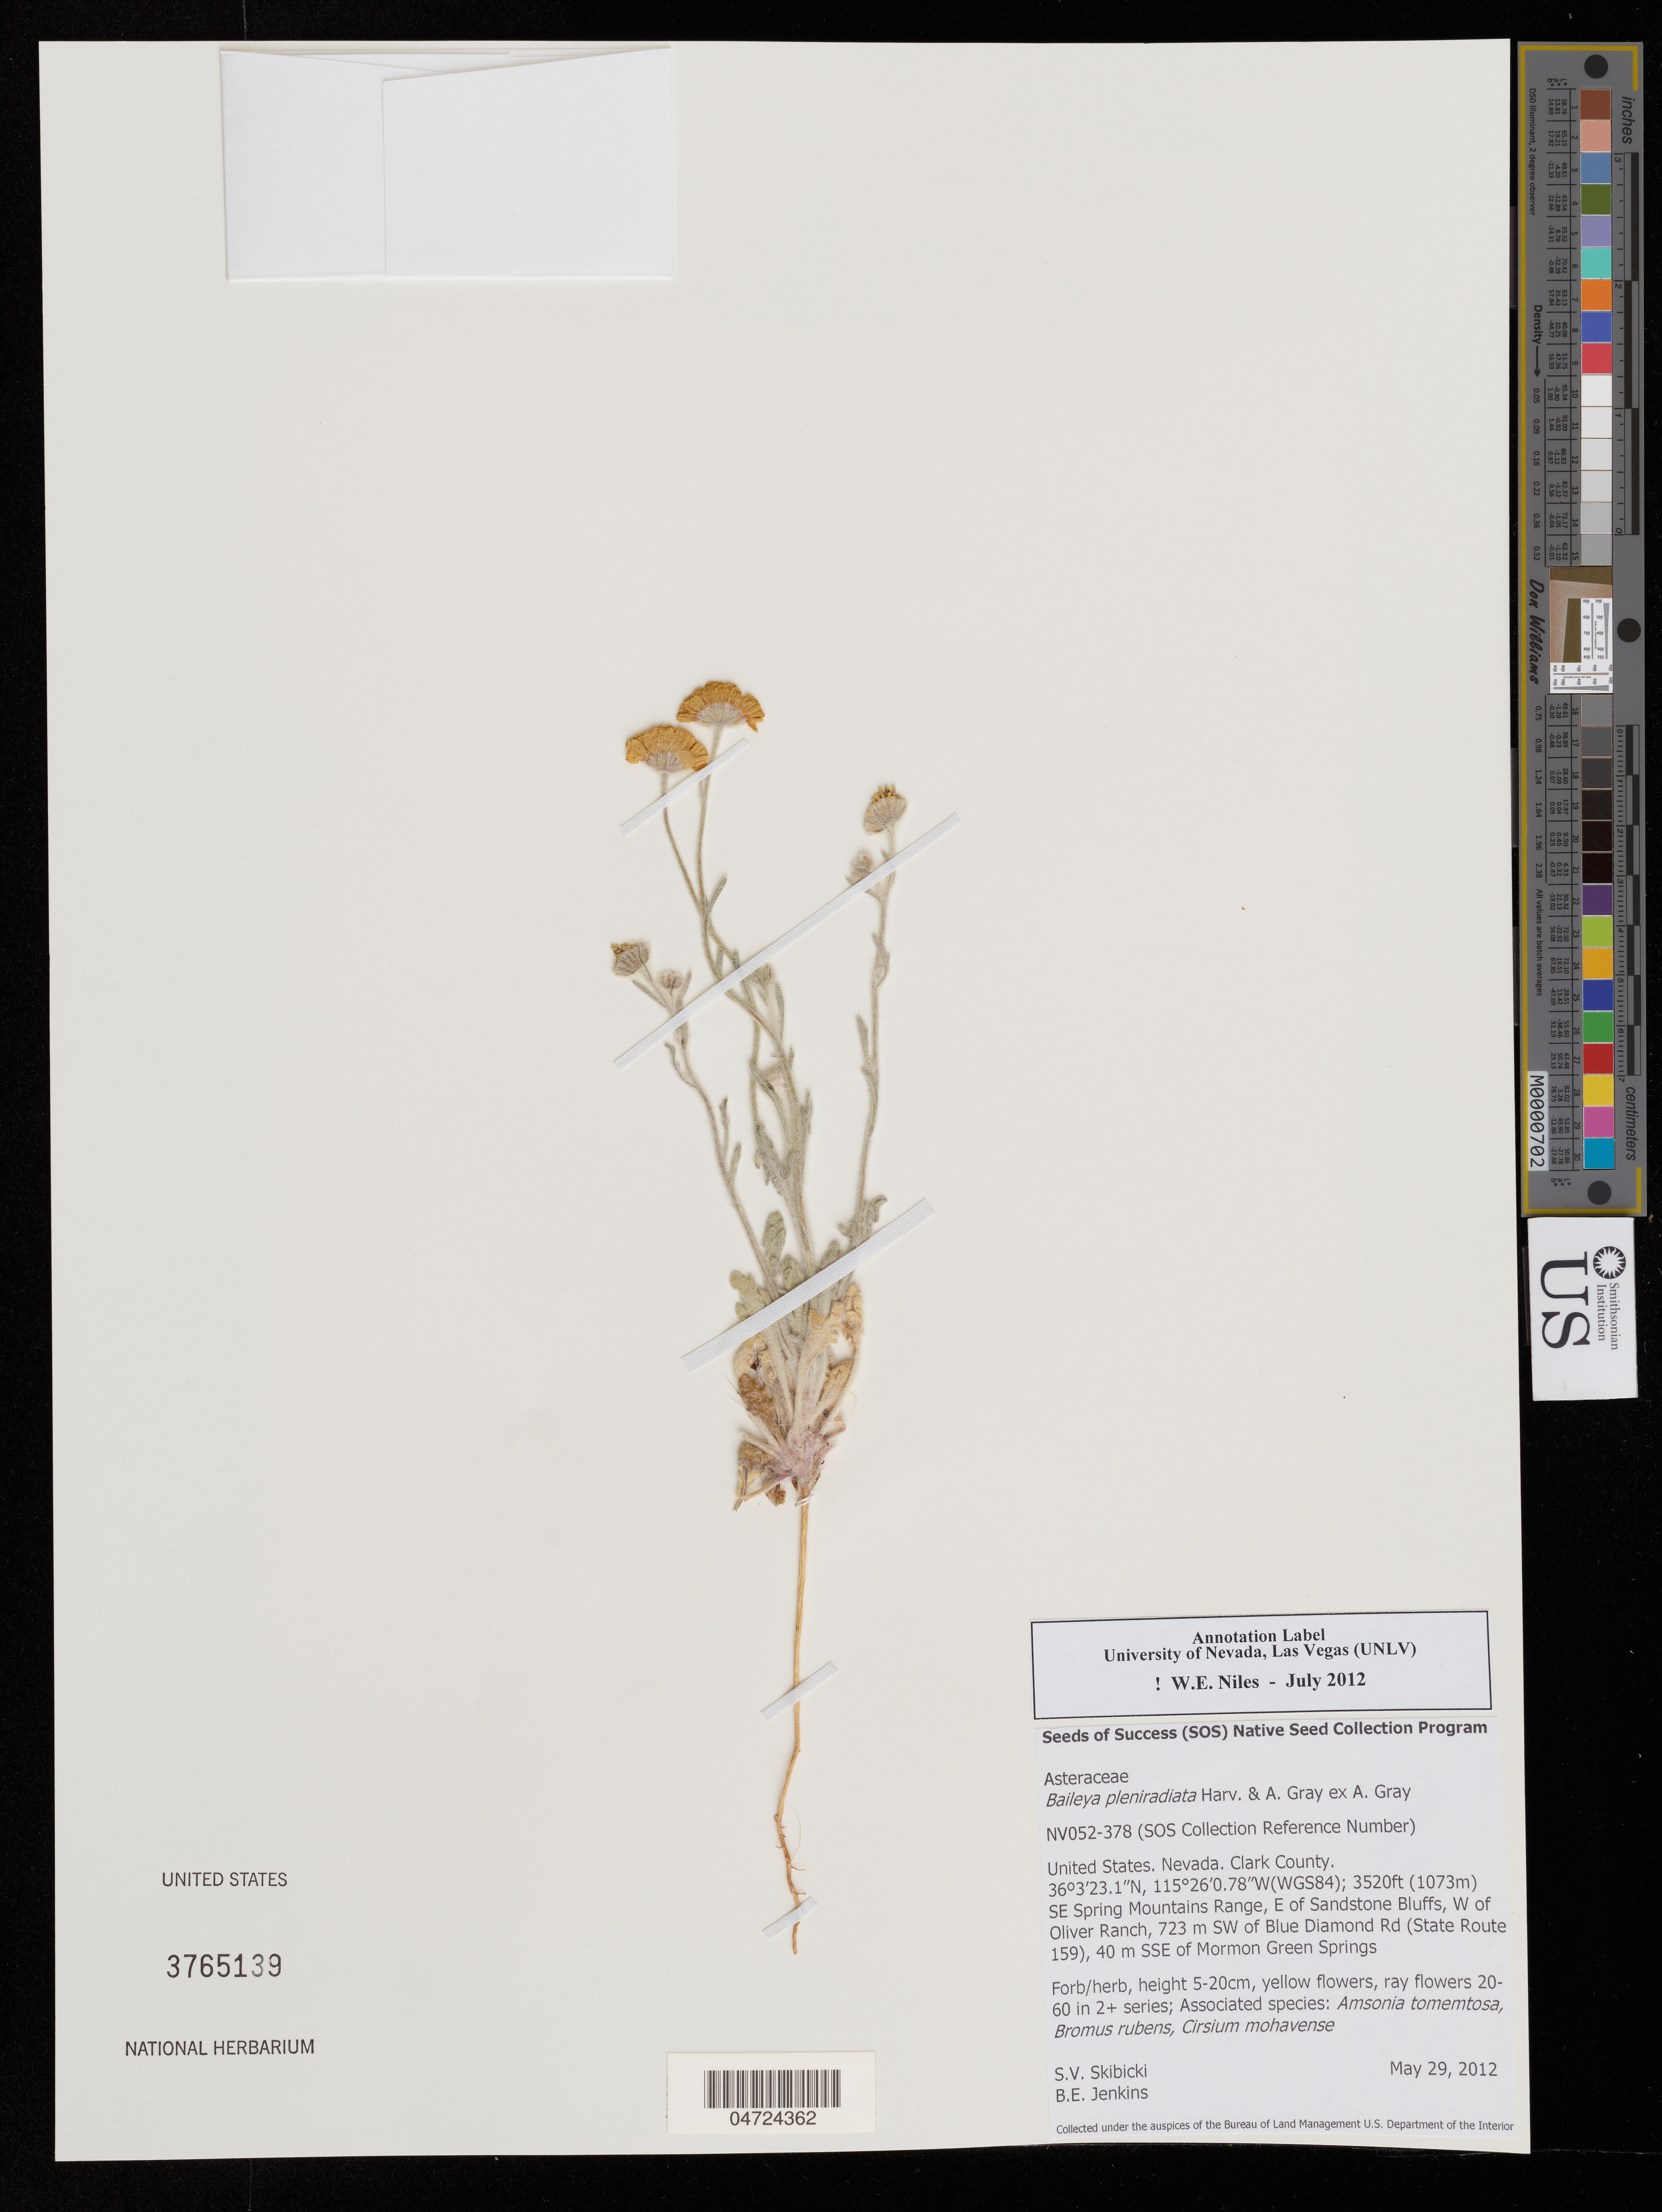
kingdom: Plantae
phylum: Tracheophyta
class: Magnoliopsida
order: Asterales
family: Asteraceae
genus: Baileya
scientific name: Baileya pleniradiata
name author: Harv. & A. Gray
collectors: S. Skibicki & B. Jenkins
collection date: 2012-05-29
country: United States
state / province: Nevada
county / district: Clark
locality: Clark County. (WGS84). SE Spring Mountains Range, E of Sandstone Bluffs, W of Oliver Ranch, 723 m SW of Blue Diamond Rd (State Route 159), 40 m SSE of Mormon Green Springs.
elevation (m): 1073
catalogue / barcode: US 3765139